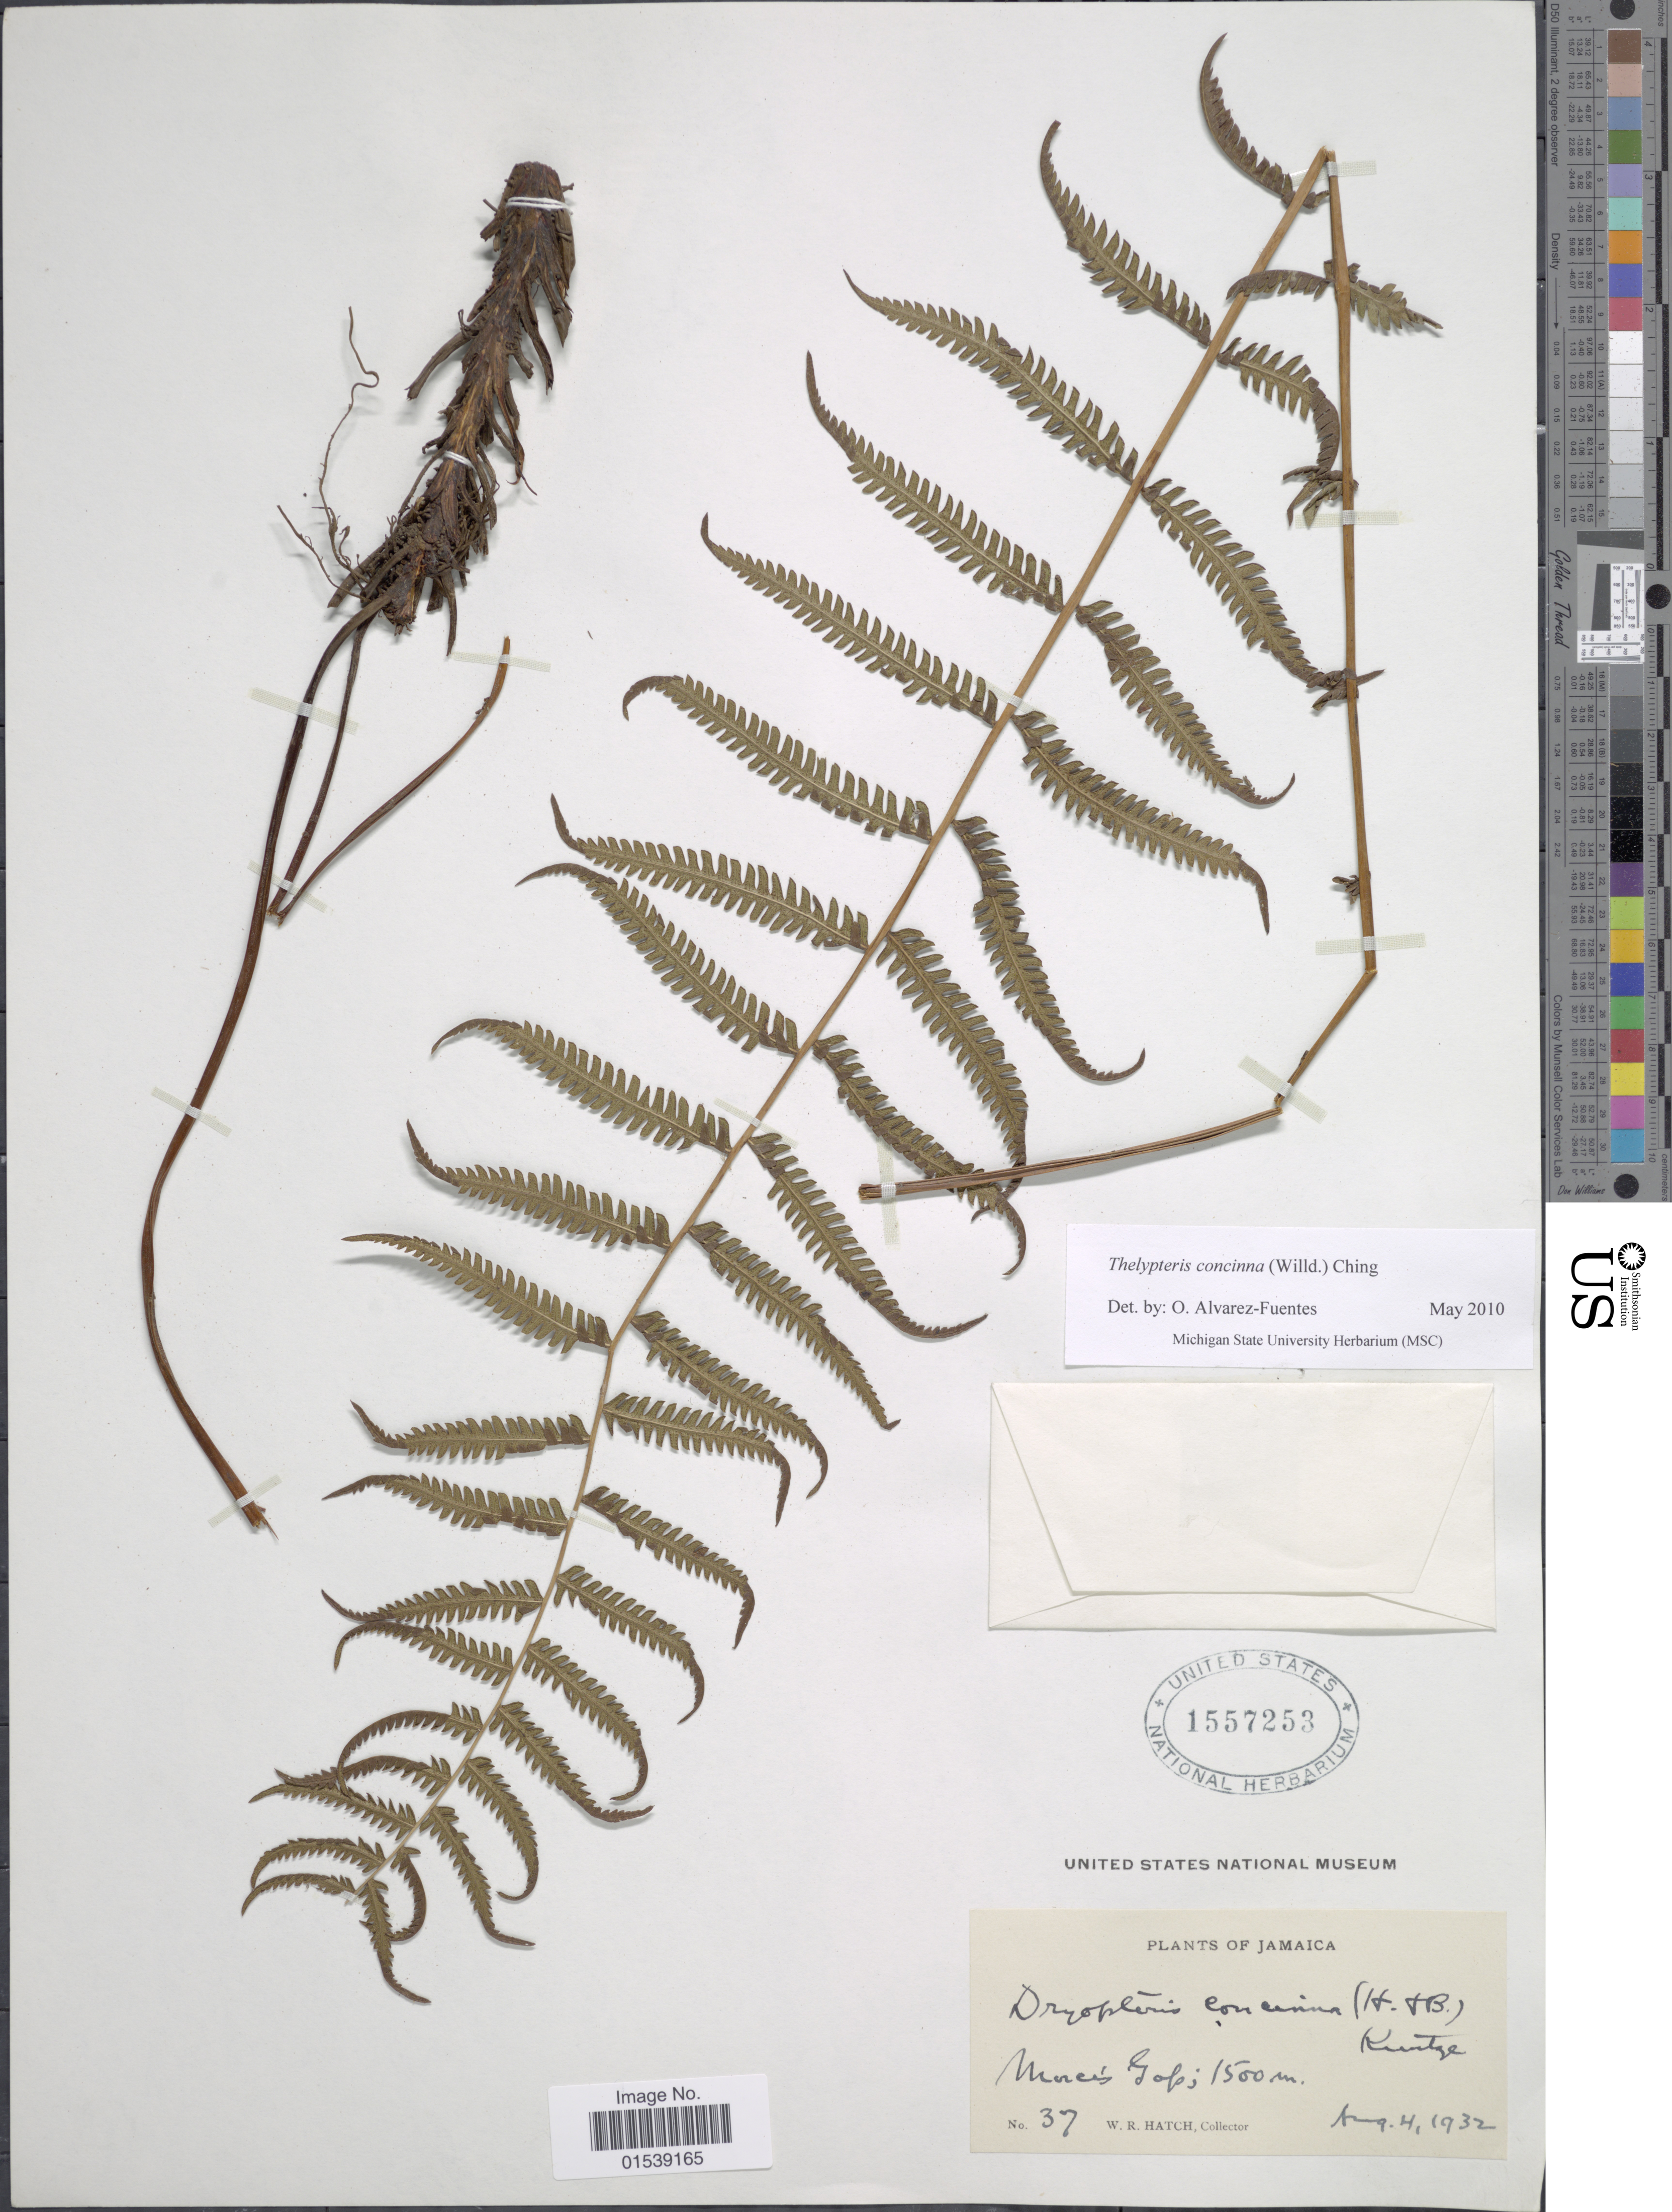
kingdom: Plantae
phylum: Tracheophyta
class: Polypodiopsida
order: Polypodiales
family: Thelypteridaceae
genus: Amauropelta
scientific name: Amauropelta concinna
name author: (Willd.) Pic. Serm.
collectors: W. Hatch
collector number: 37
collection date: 1932-08-04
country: Jamaica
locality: Morce's Gap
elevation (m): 1500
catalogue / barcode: US 1557253